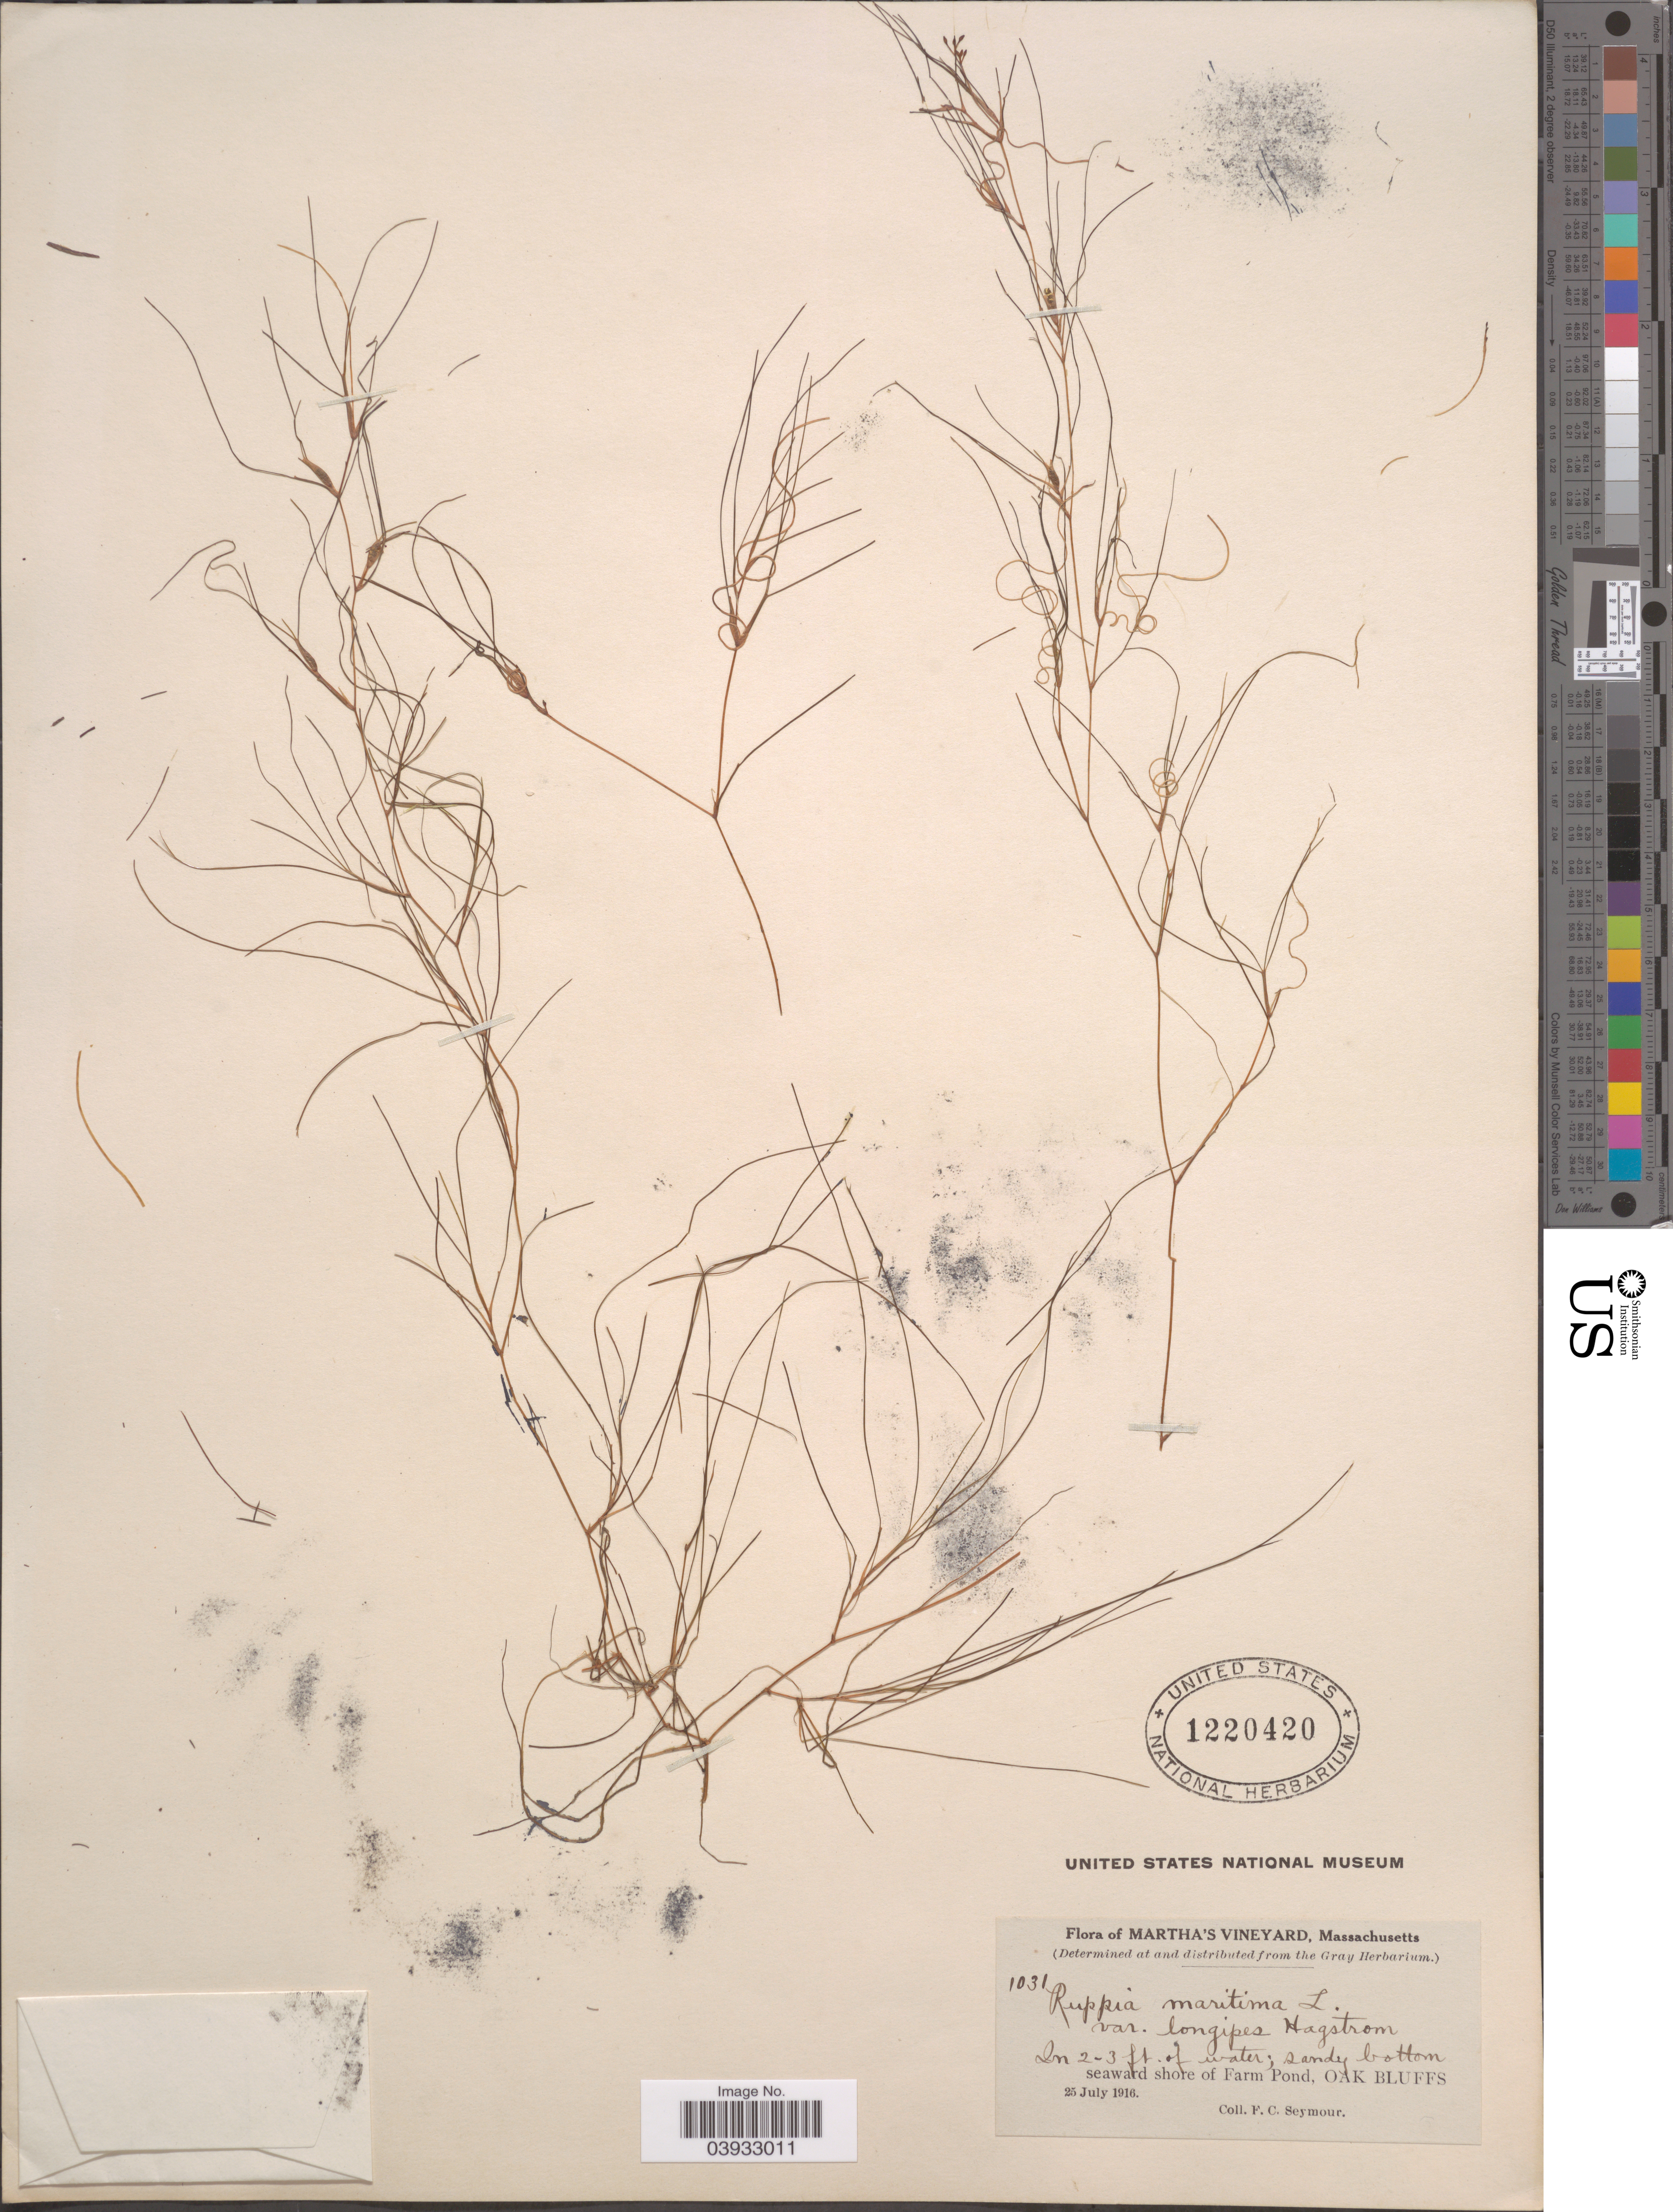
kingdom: Plantae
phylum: Tracheophyta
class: Liliopsida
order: Alismatales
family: Ruppiaceae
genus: Ruppia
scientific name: Ruppia maritima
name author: L.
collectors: F. C. Seymour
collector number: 1031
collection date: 1916-07-25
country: United States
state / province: Massachusetts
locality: Martha's Vineyard. Seaward shore of Farm Pond, Oak Bluffs.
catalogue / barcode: US 1220420